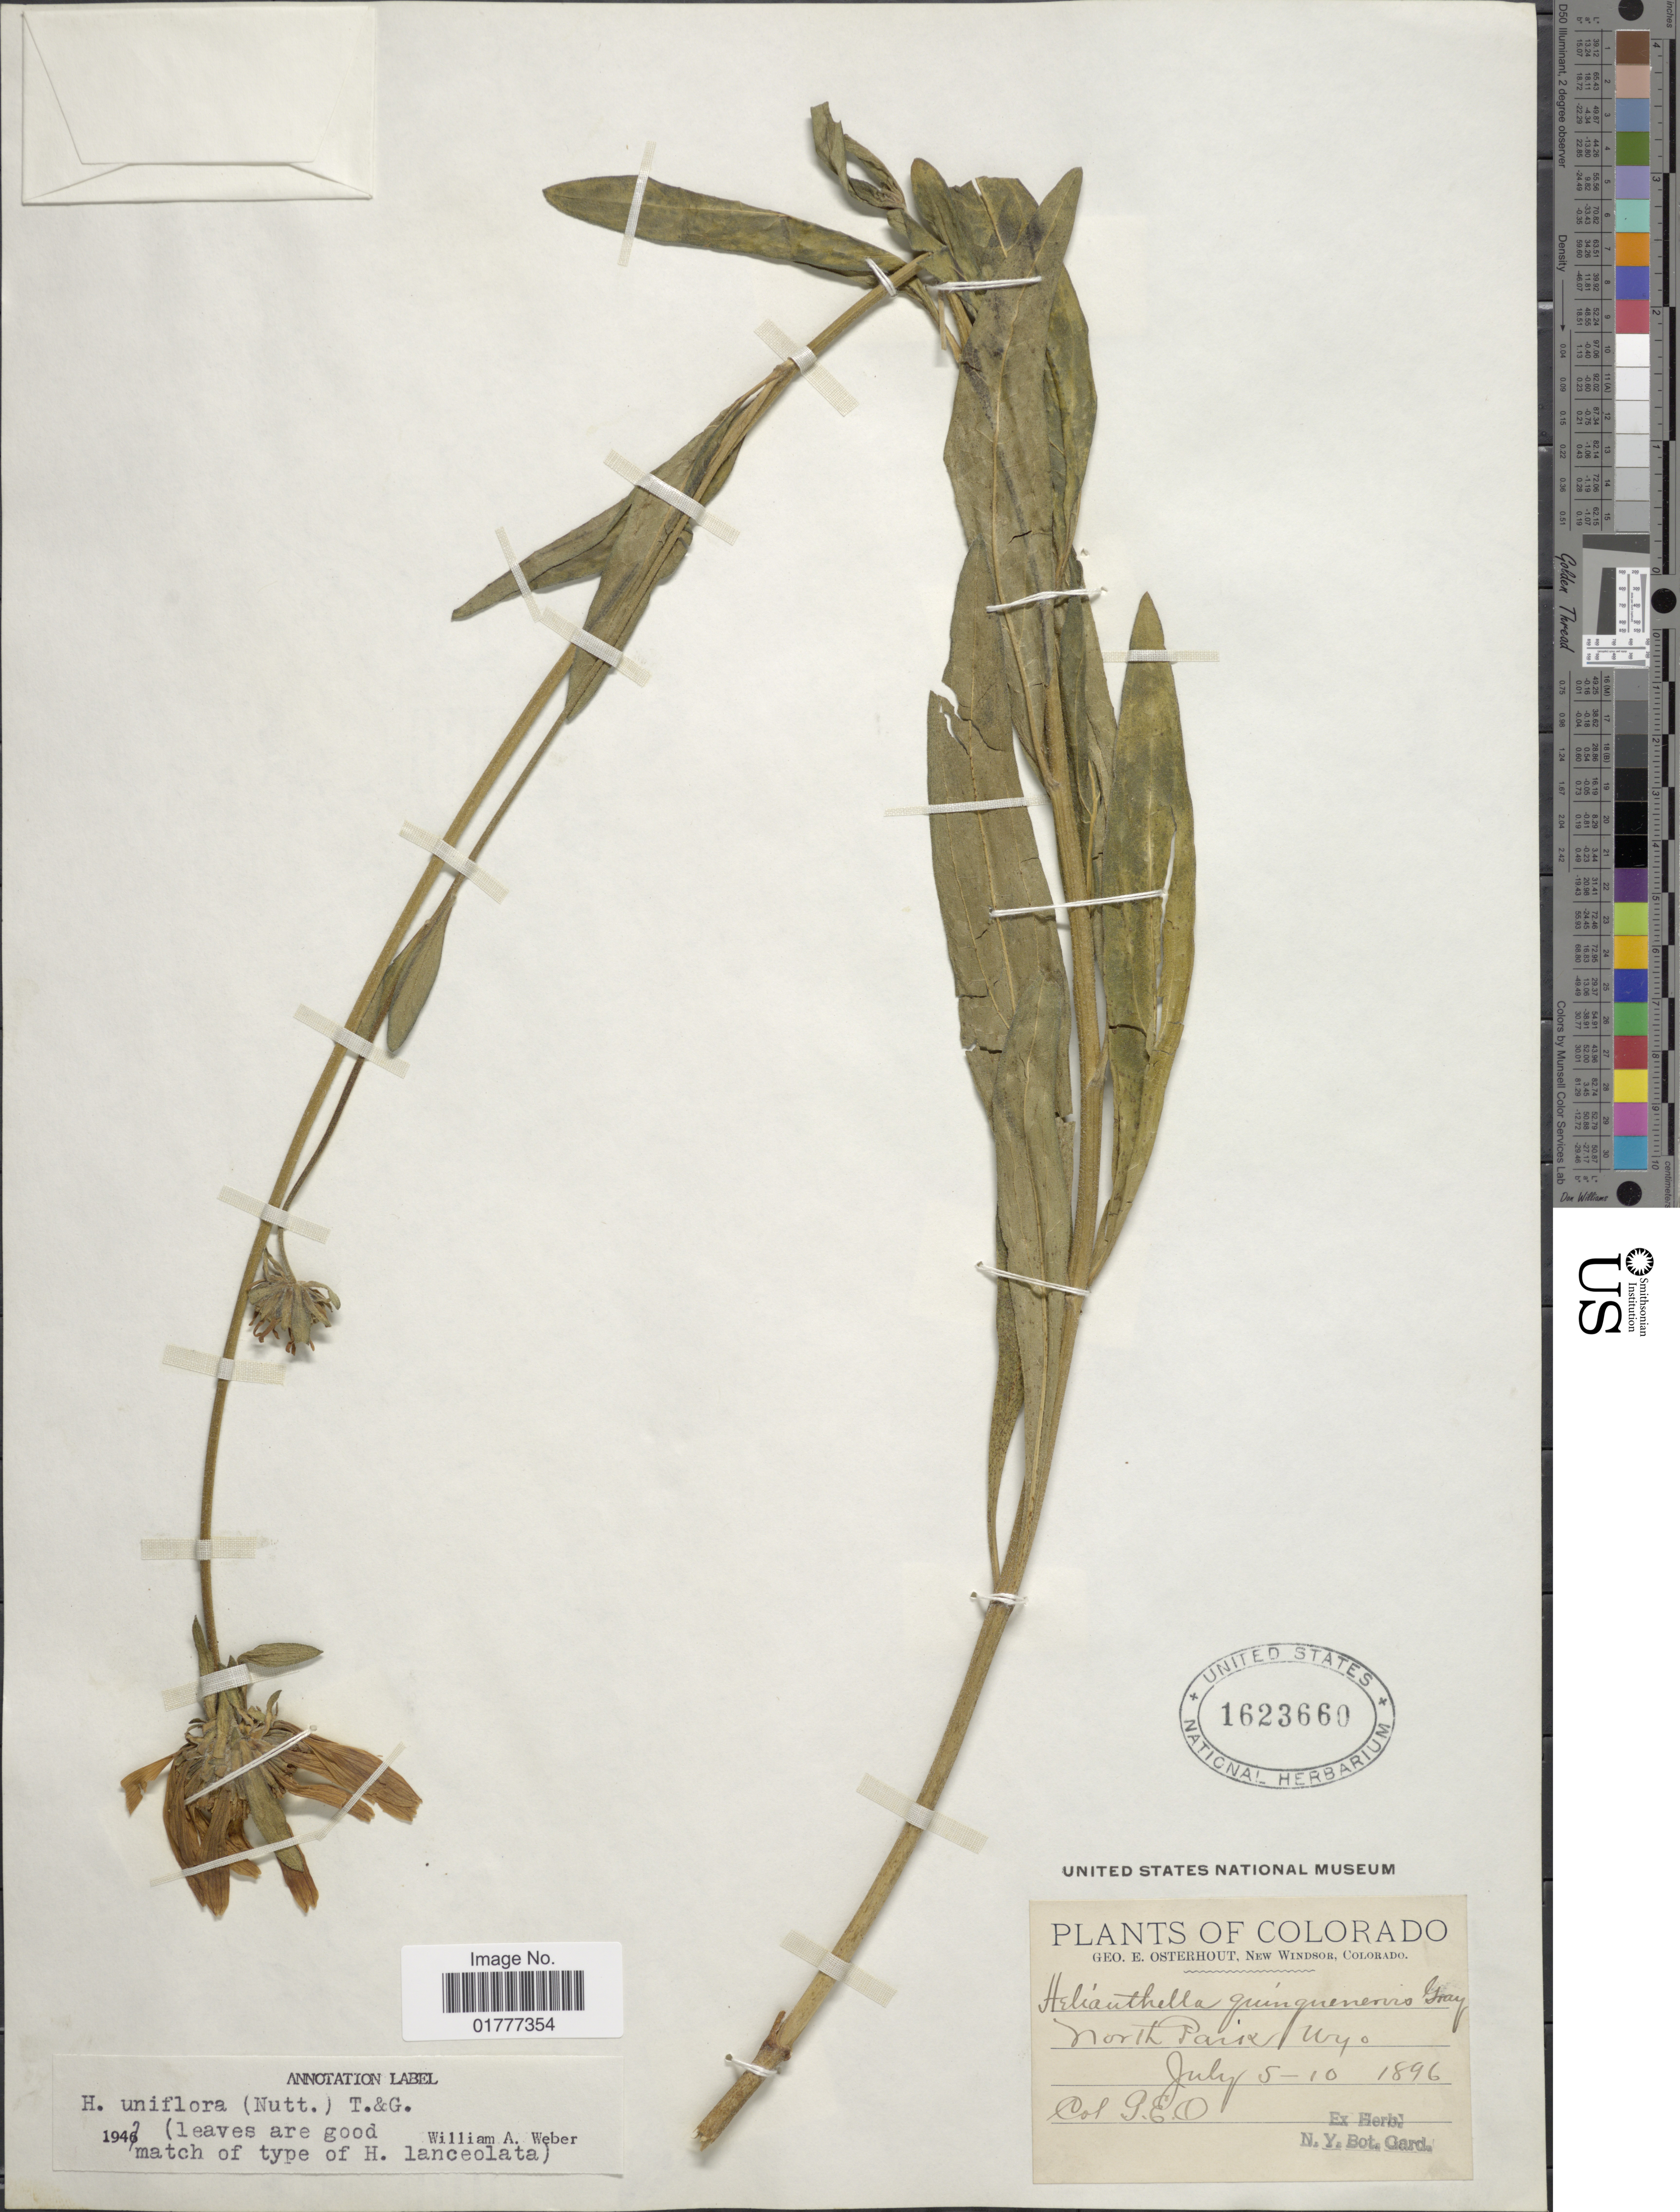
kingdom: Plantae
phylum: Tracheophyta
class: Magnoliopsida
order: Asterales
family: Asteraceae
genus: Helianthella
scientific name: Helianthella uniflora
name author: Torr. & A. Gray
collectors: G. Osterhout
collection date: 1896-07-05/1896-07-10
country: United States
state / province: Wyoming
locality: North Park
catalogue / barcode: US 123660